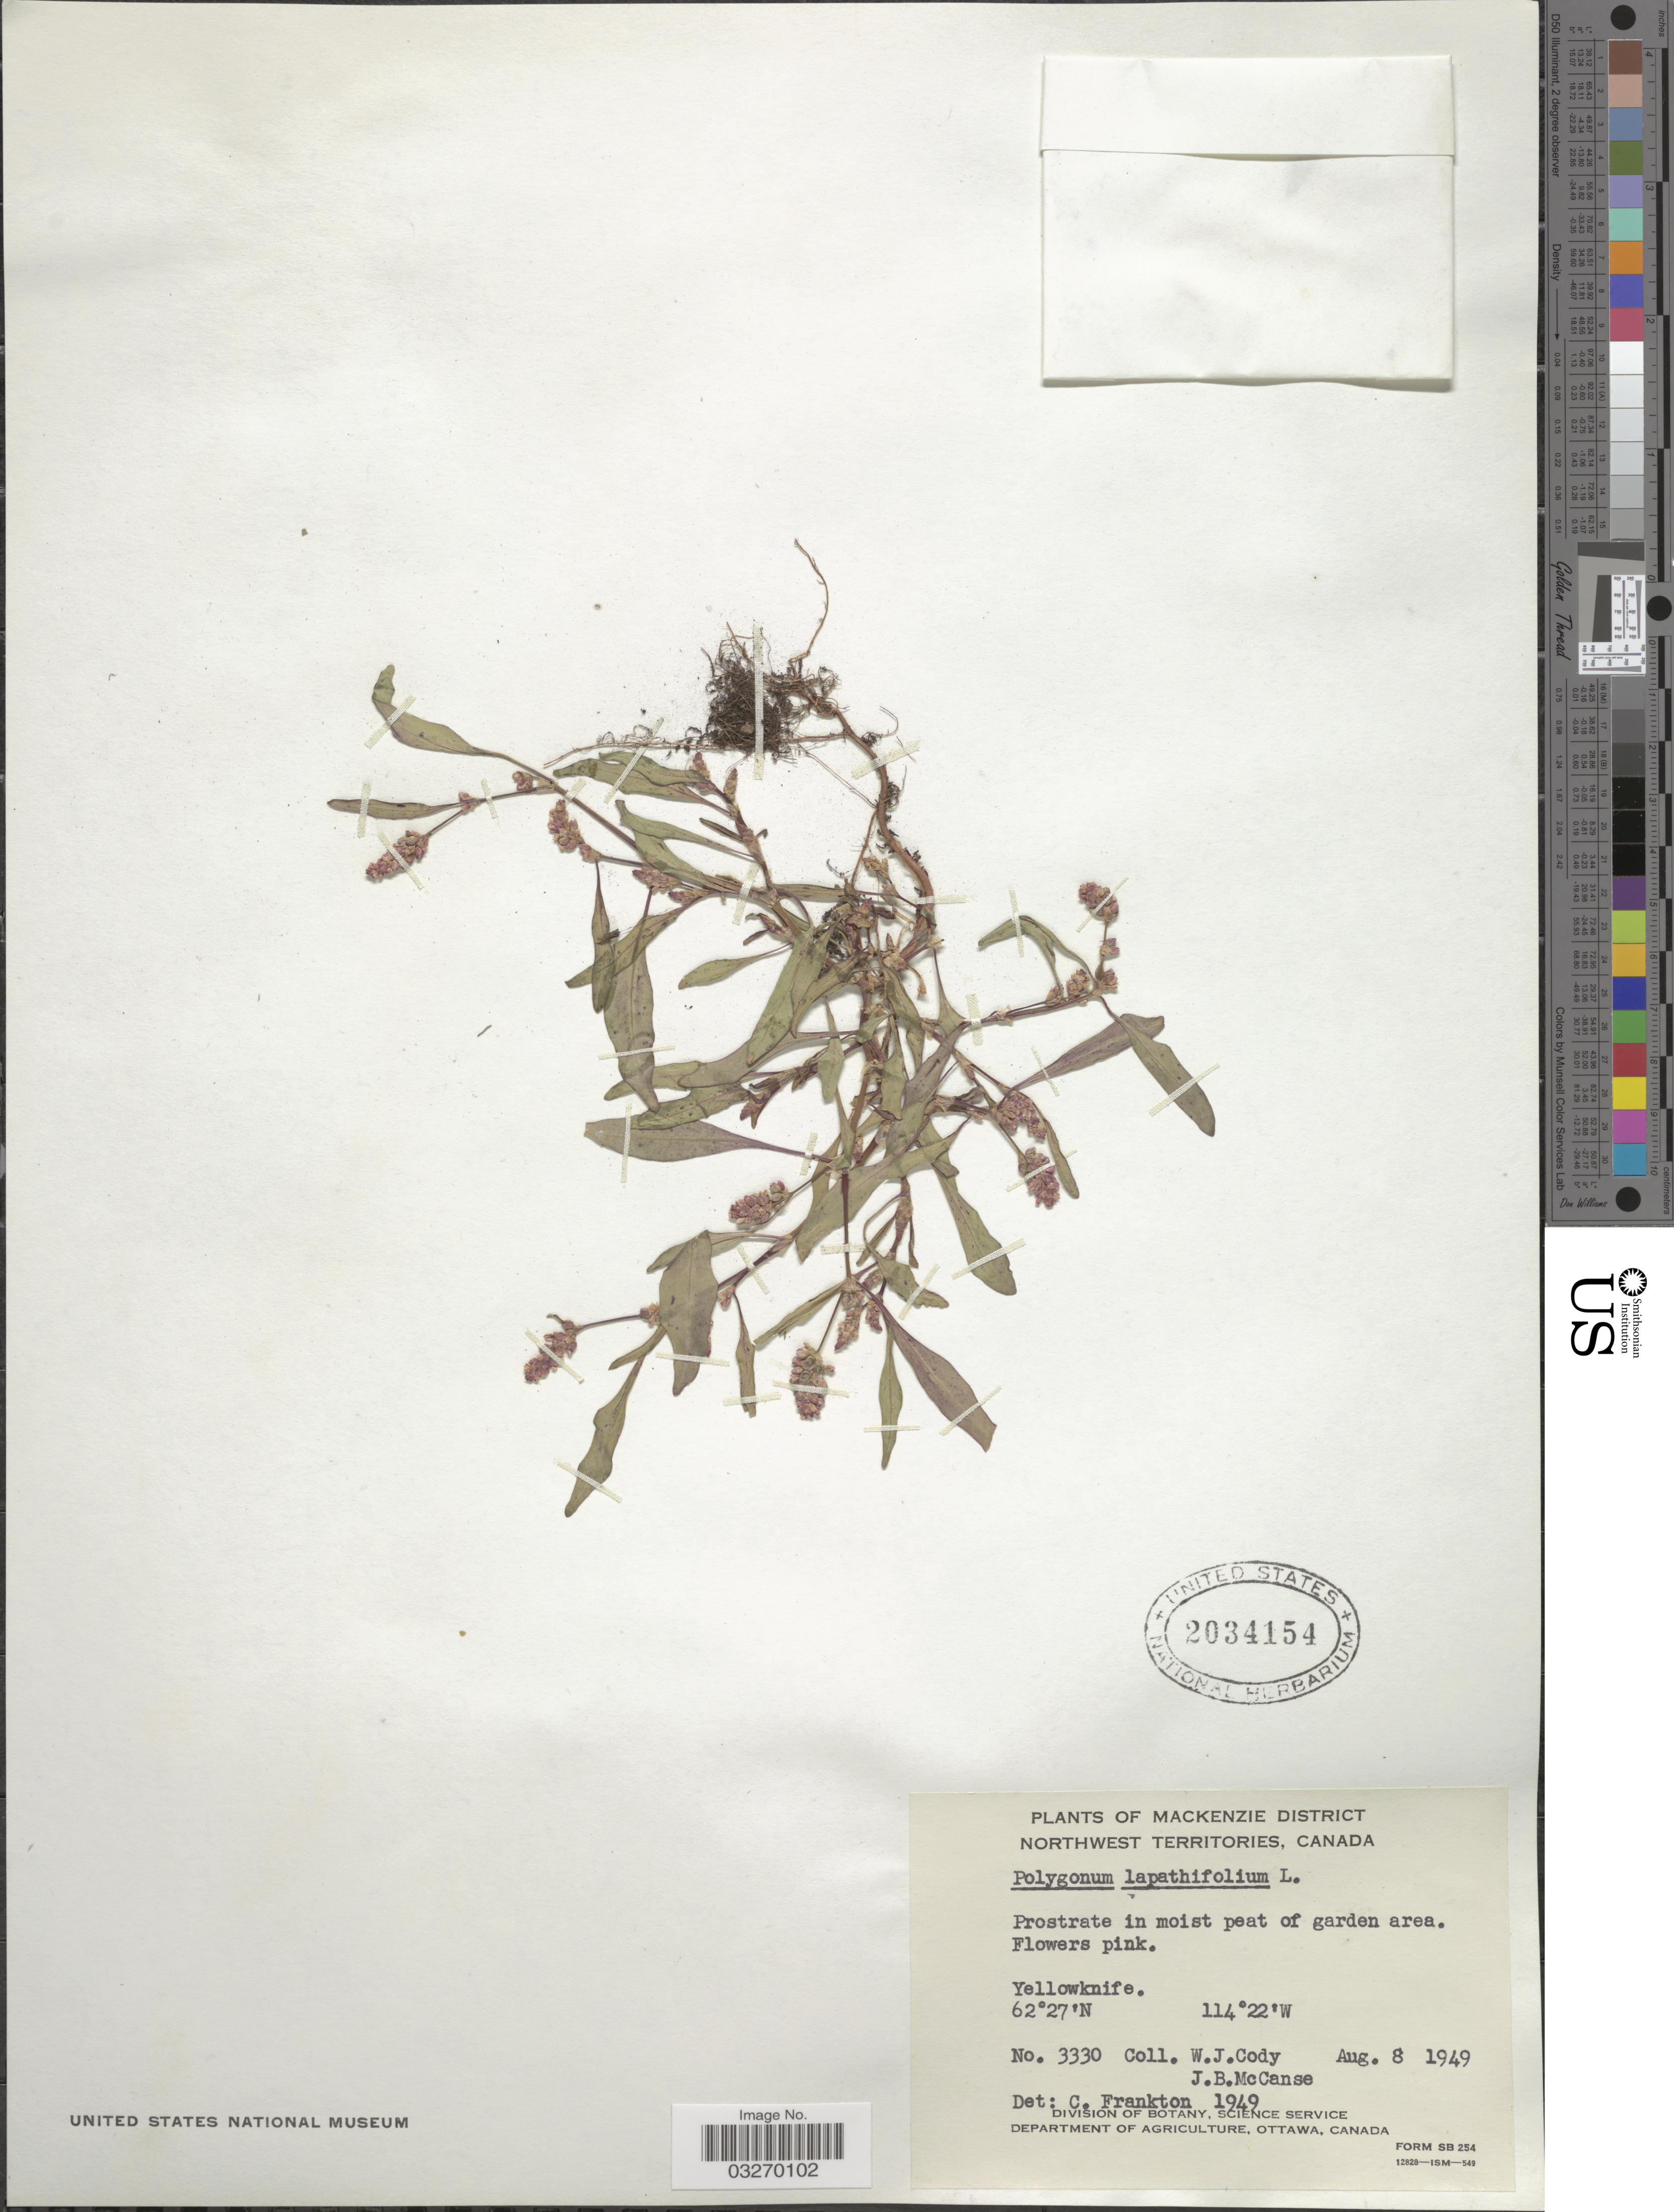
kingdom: Plantae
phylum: Tracheophyta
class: Magnoliopsida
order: Caryophyllales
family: Polygonaceae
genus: Persicaria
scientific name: Persicaria lapathifolia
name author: (L.) Delarbre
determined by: Atha, D. E.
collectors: W. Cody & J. McCanse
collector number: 3330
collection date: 1949-08-08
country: Canada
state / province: Northwest Territories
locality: Mackenzie District. Yellowknife.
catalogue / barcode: US 2034154